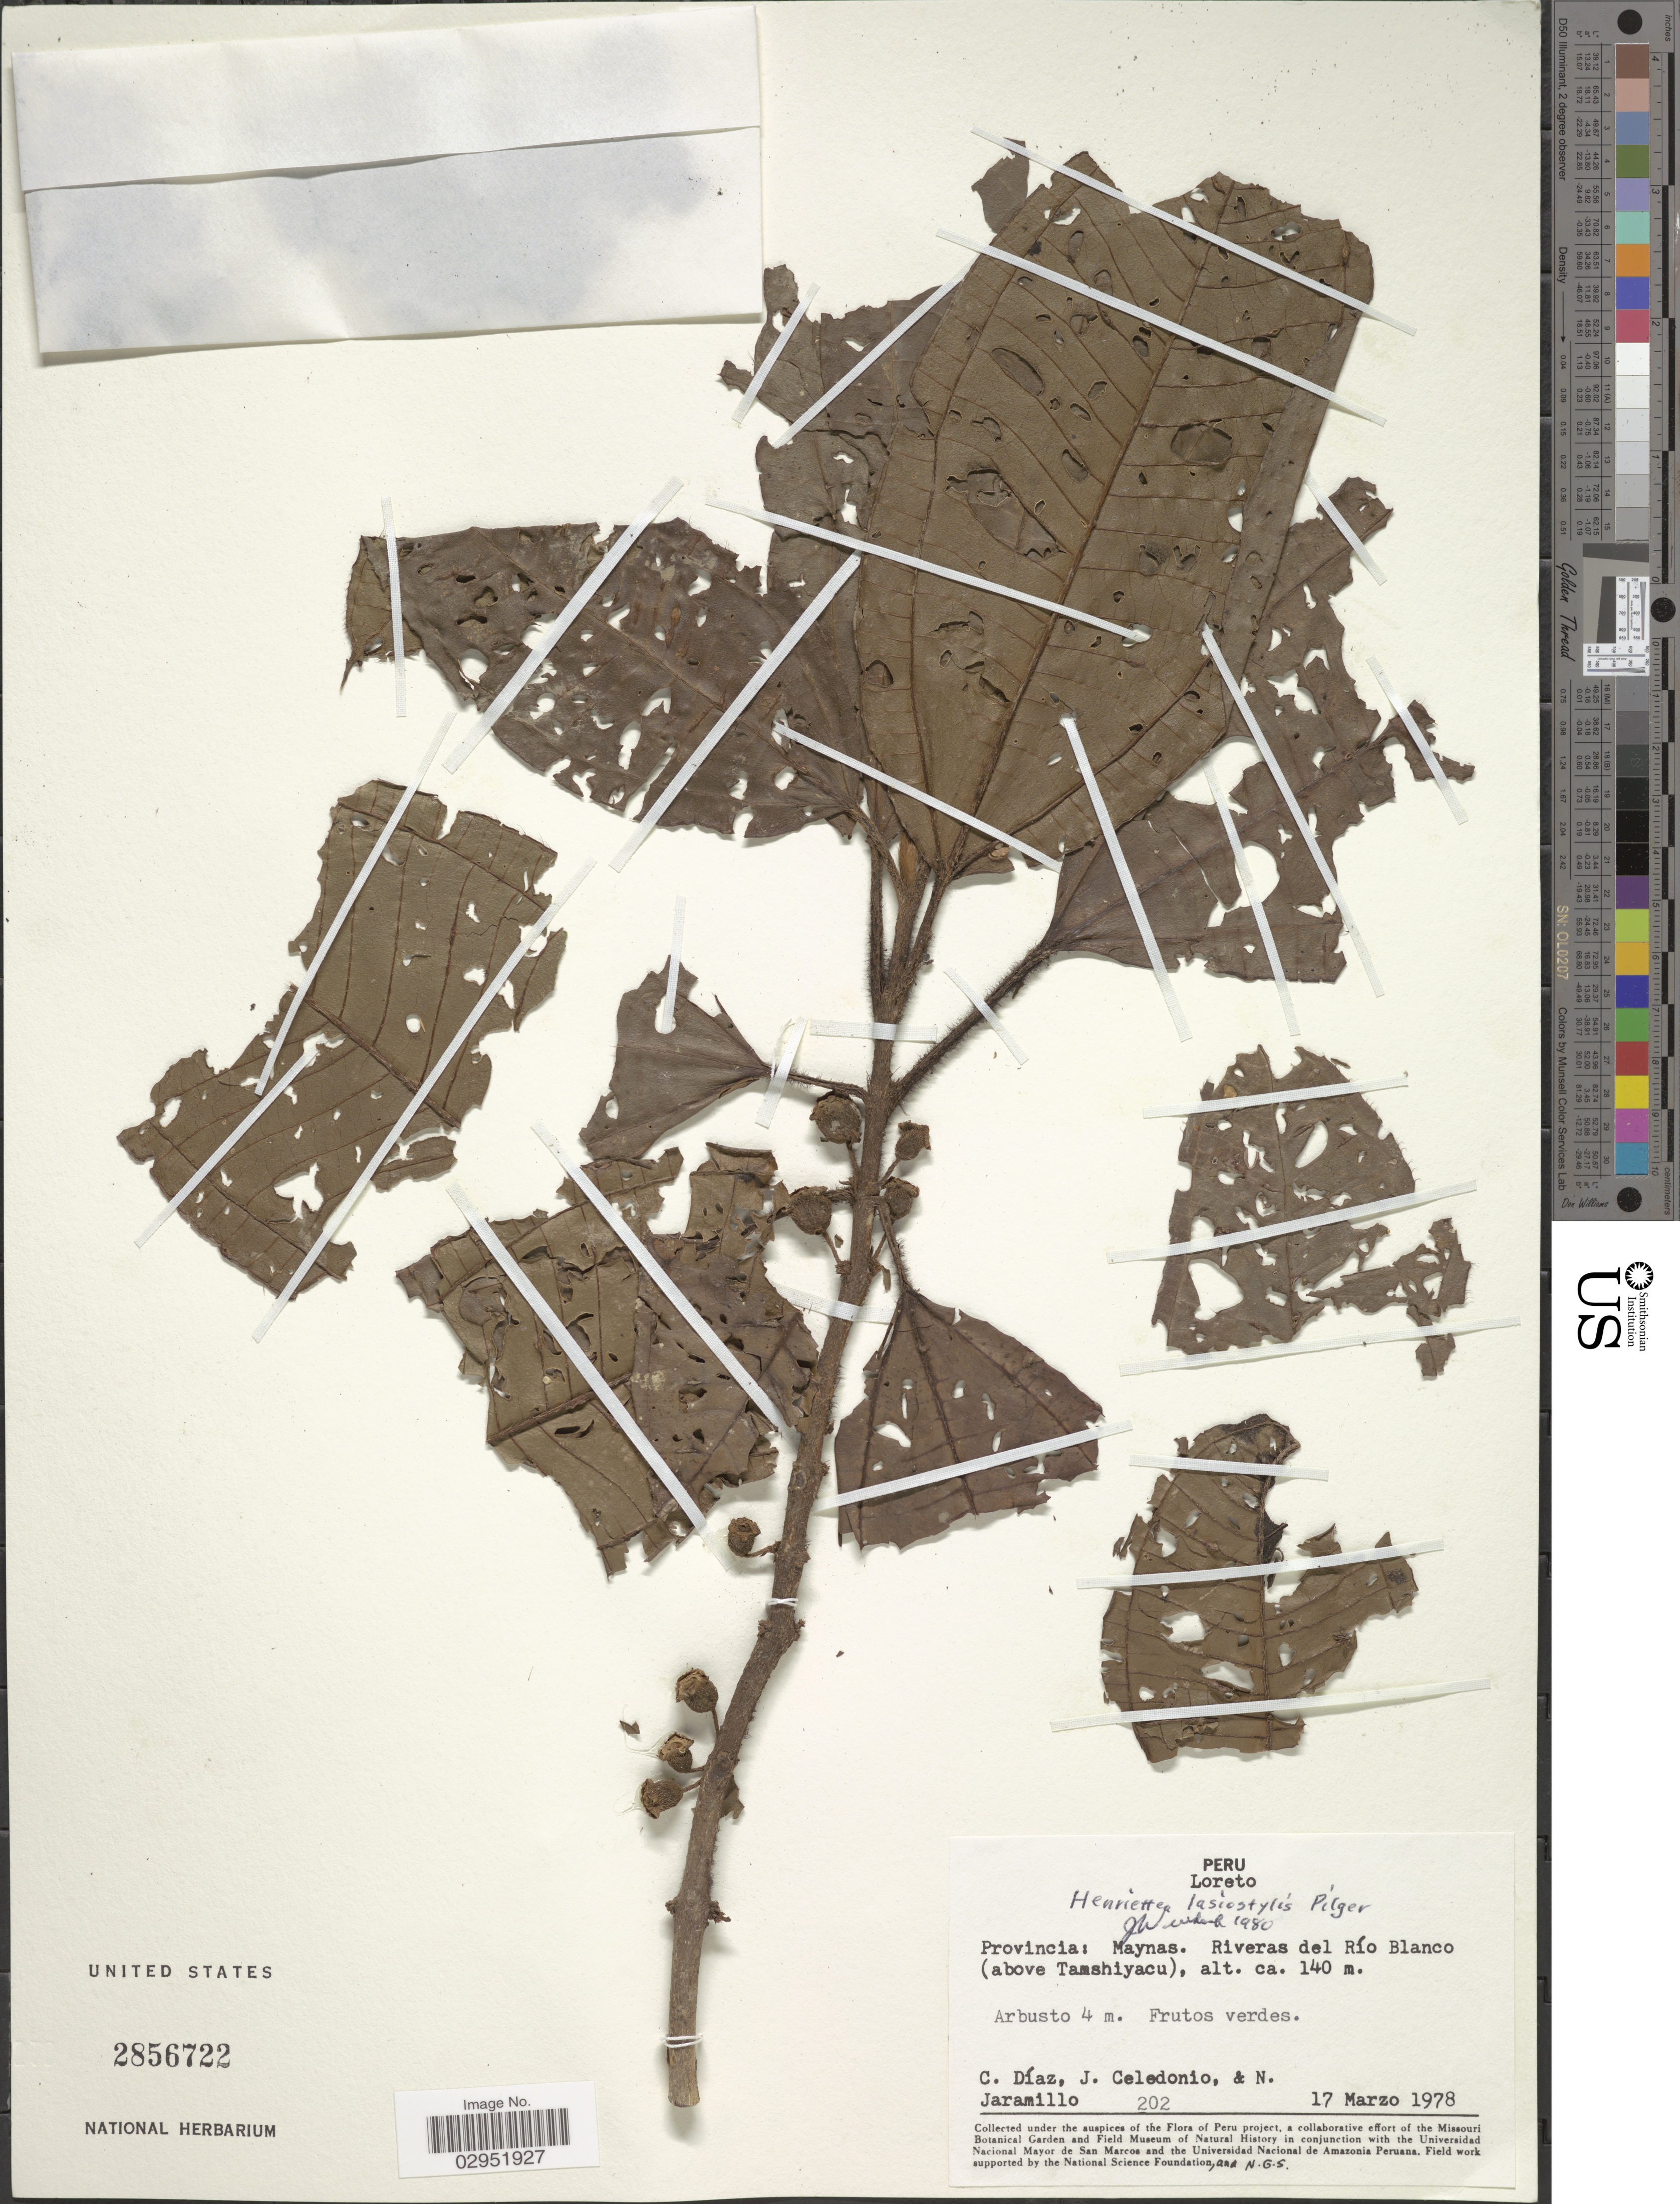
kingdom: Plantae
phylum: Tracheophyta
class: Magnoliopsida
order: Myrtales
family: Melastomataceae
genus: Henriettea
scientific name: Henriettea lasiostylis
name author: Pilg.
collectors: C. Díaz, J. Celedonio & N. Jaramillo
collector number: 202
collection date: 1978-03-17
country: Peru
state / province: Loreto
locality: Provincia: Maynas. Riveras del Río Blanco (above Tamshiyacu).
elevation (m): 140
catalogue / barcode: US 2856722